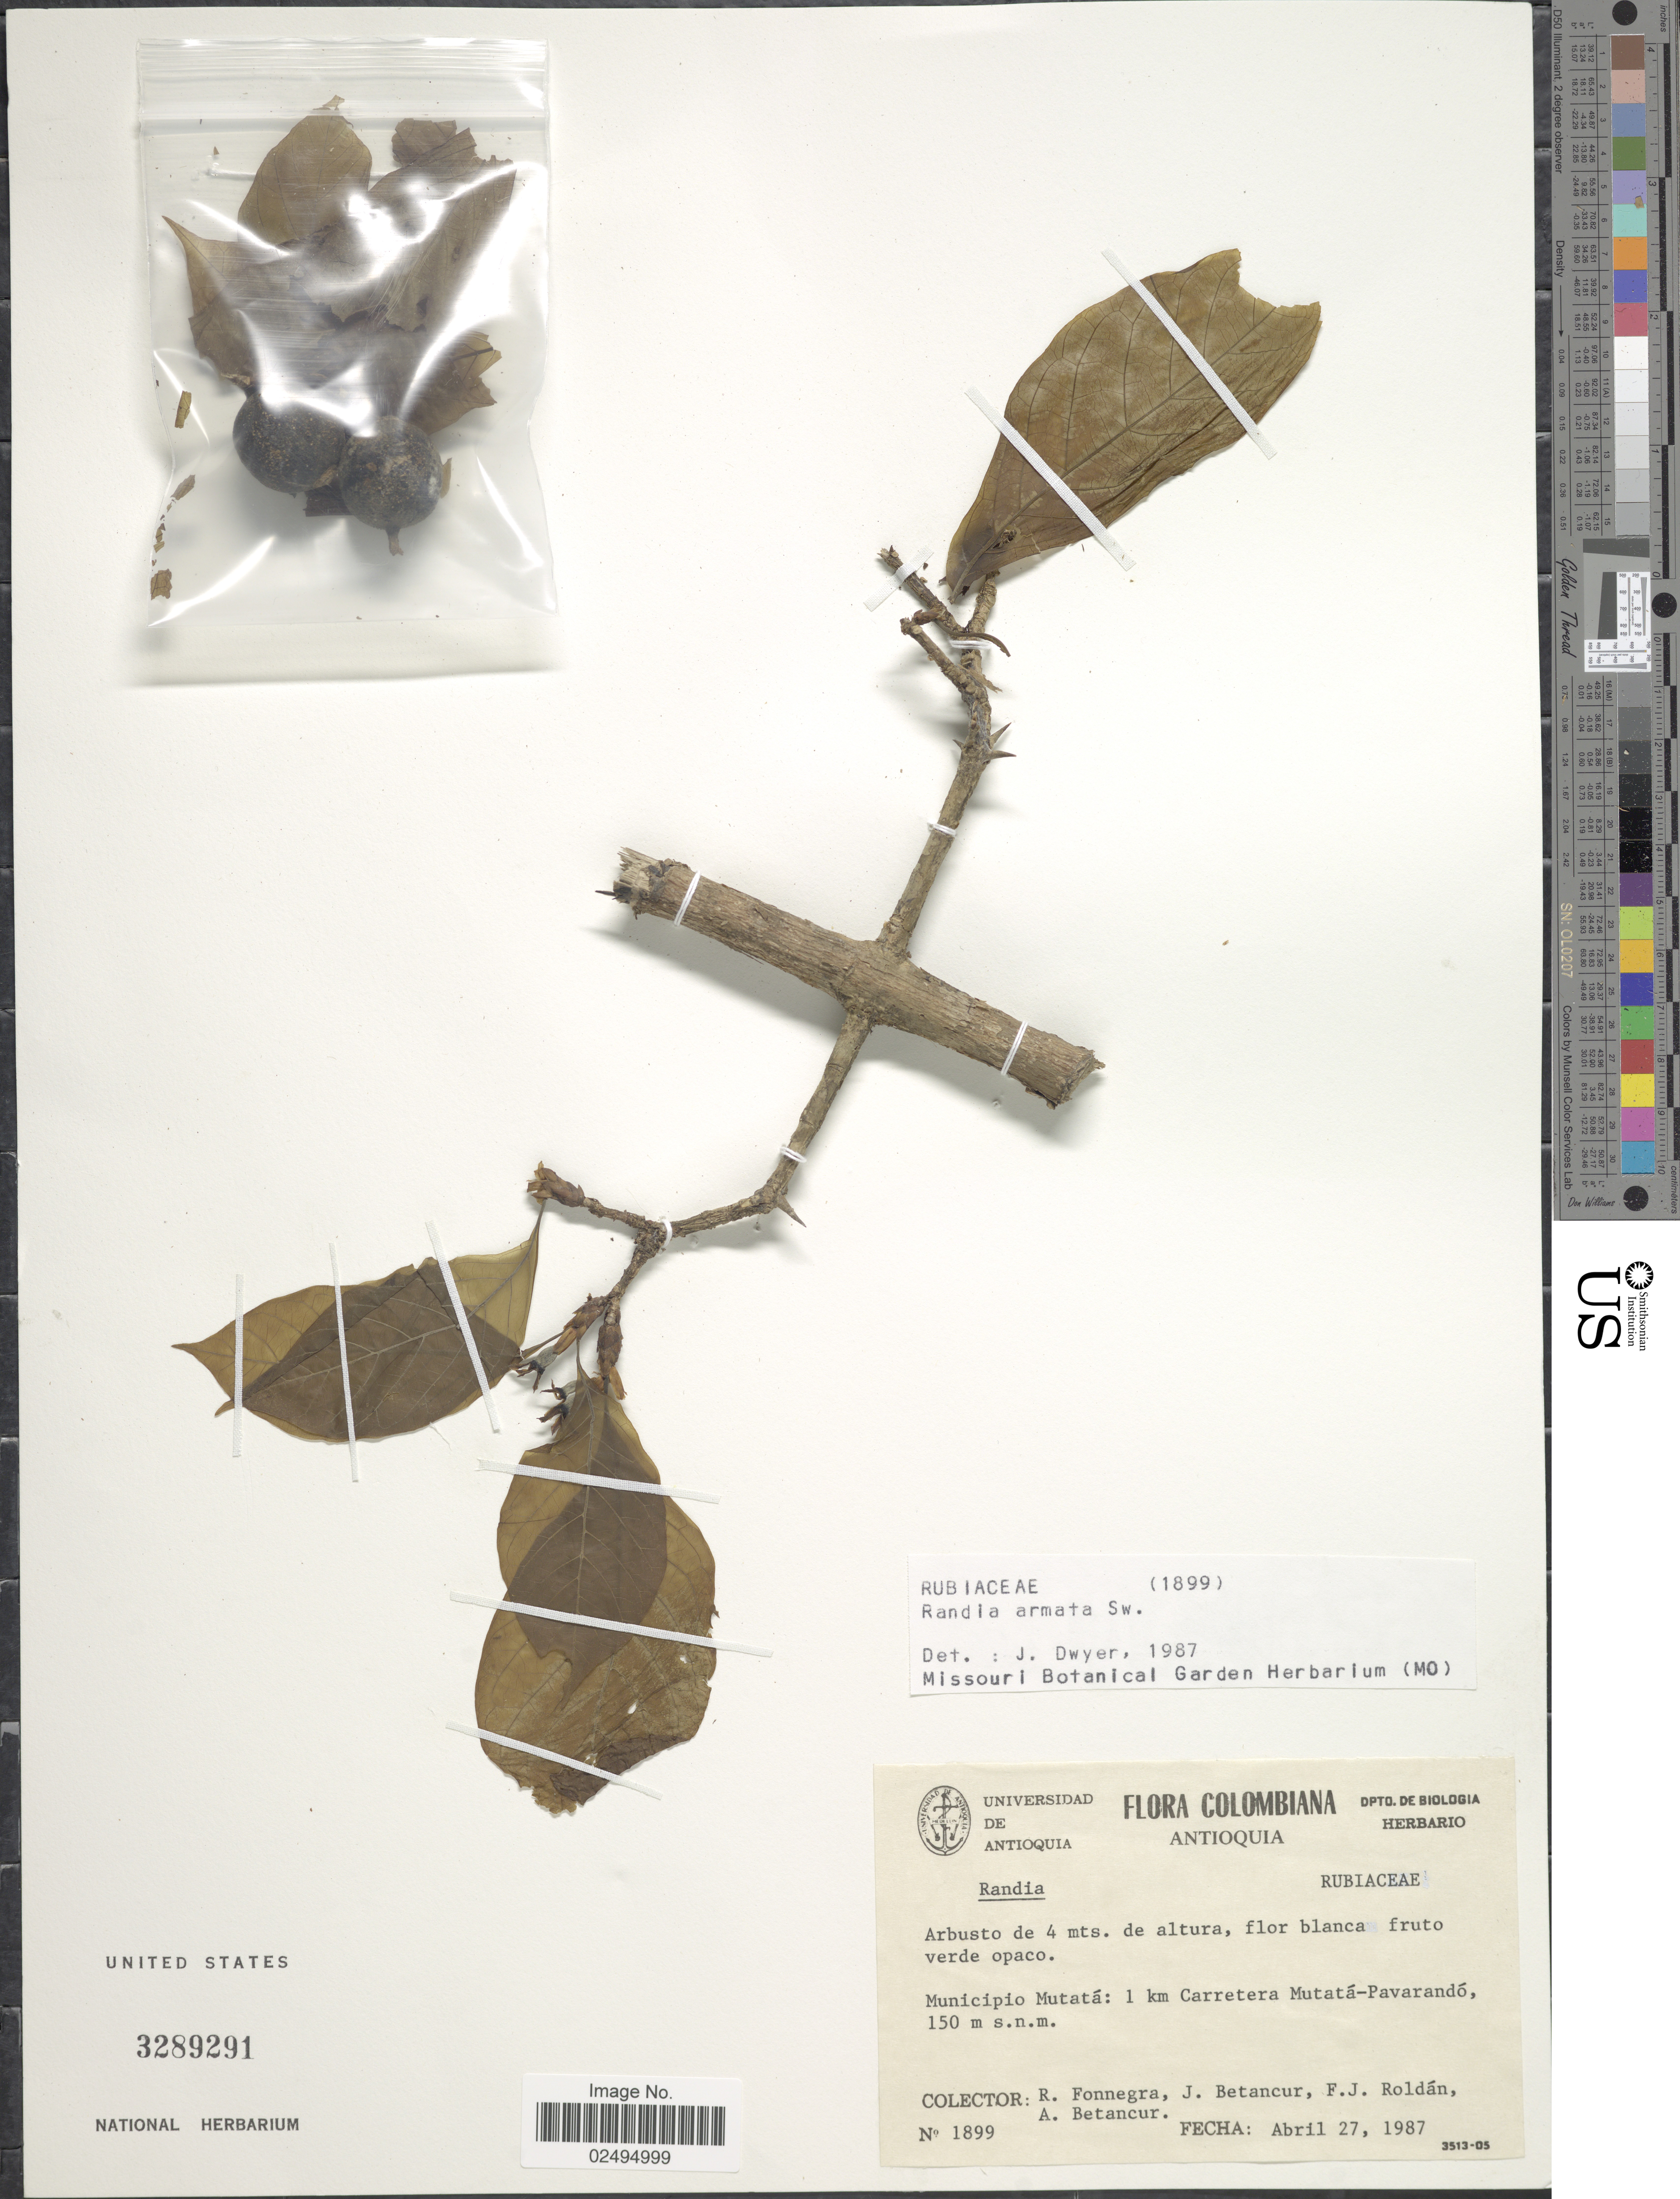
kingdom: Plantae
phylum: Tracheophyta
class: Magnoliopsida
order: Gentianales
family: Rubiaceae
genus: Randia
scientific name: Randia armata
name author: (Sw.) DC.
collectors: R. Fonnegra, J. Betancur, F. J. Roldán & A. Betancur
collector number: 1899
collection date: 1987-04-27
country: Colombia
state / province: Antioquia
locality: Municipio Mutata: 1 km Carretera Mutata-Pavarando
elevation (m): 150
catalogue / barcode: US 3289291